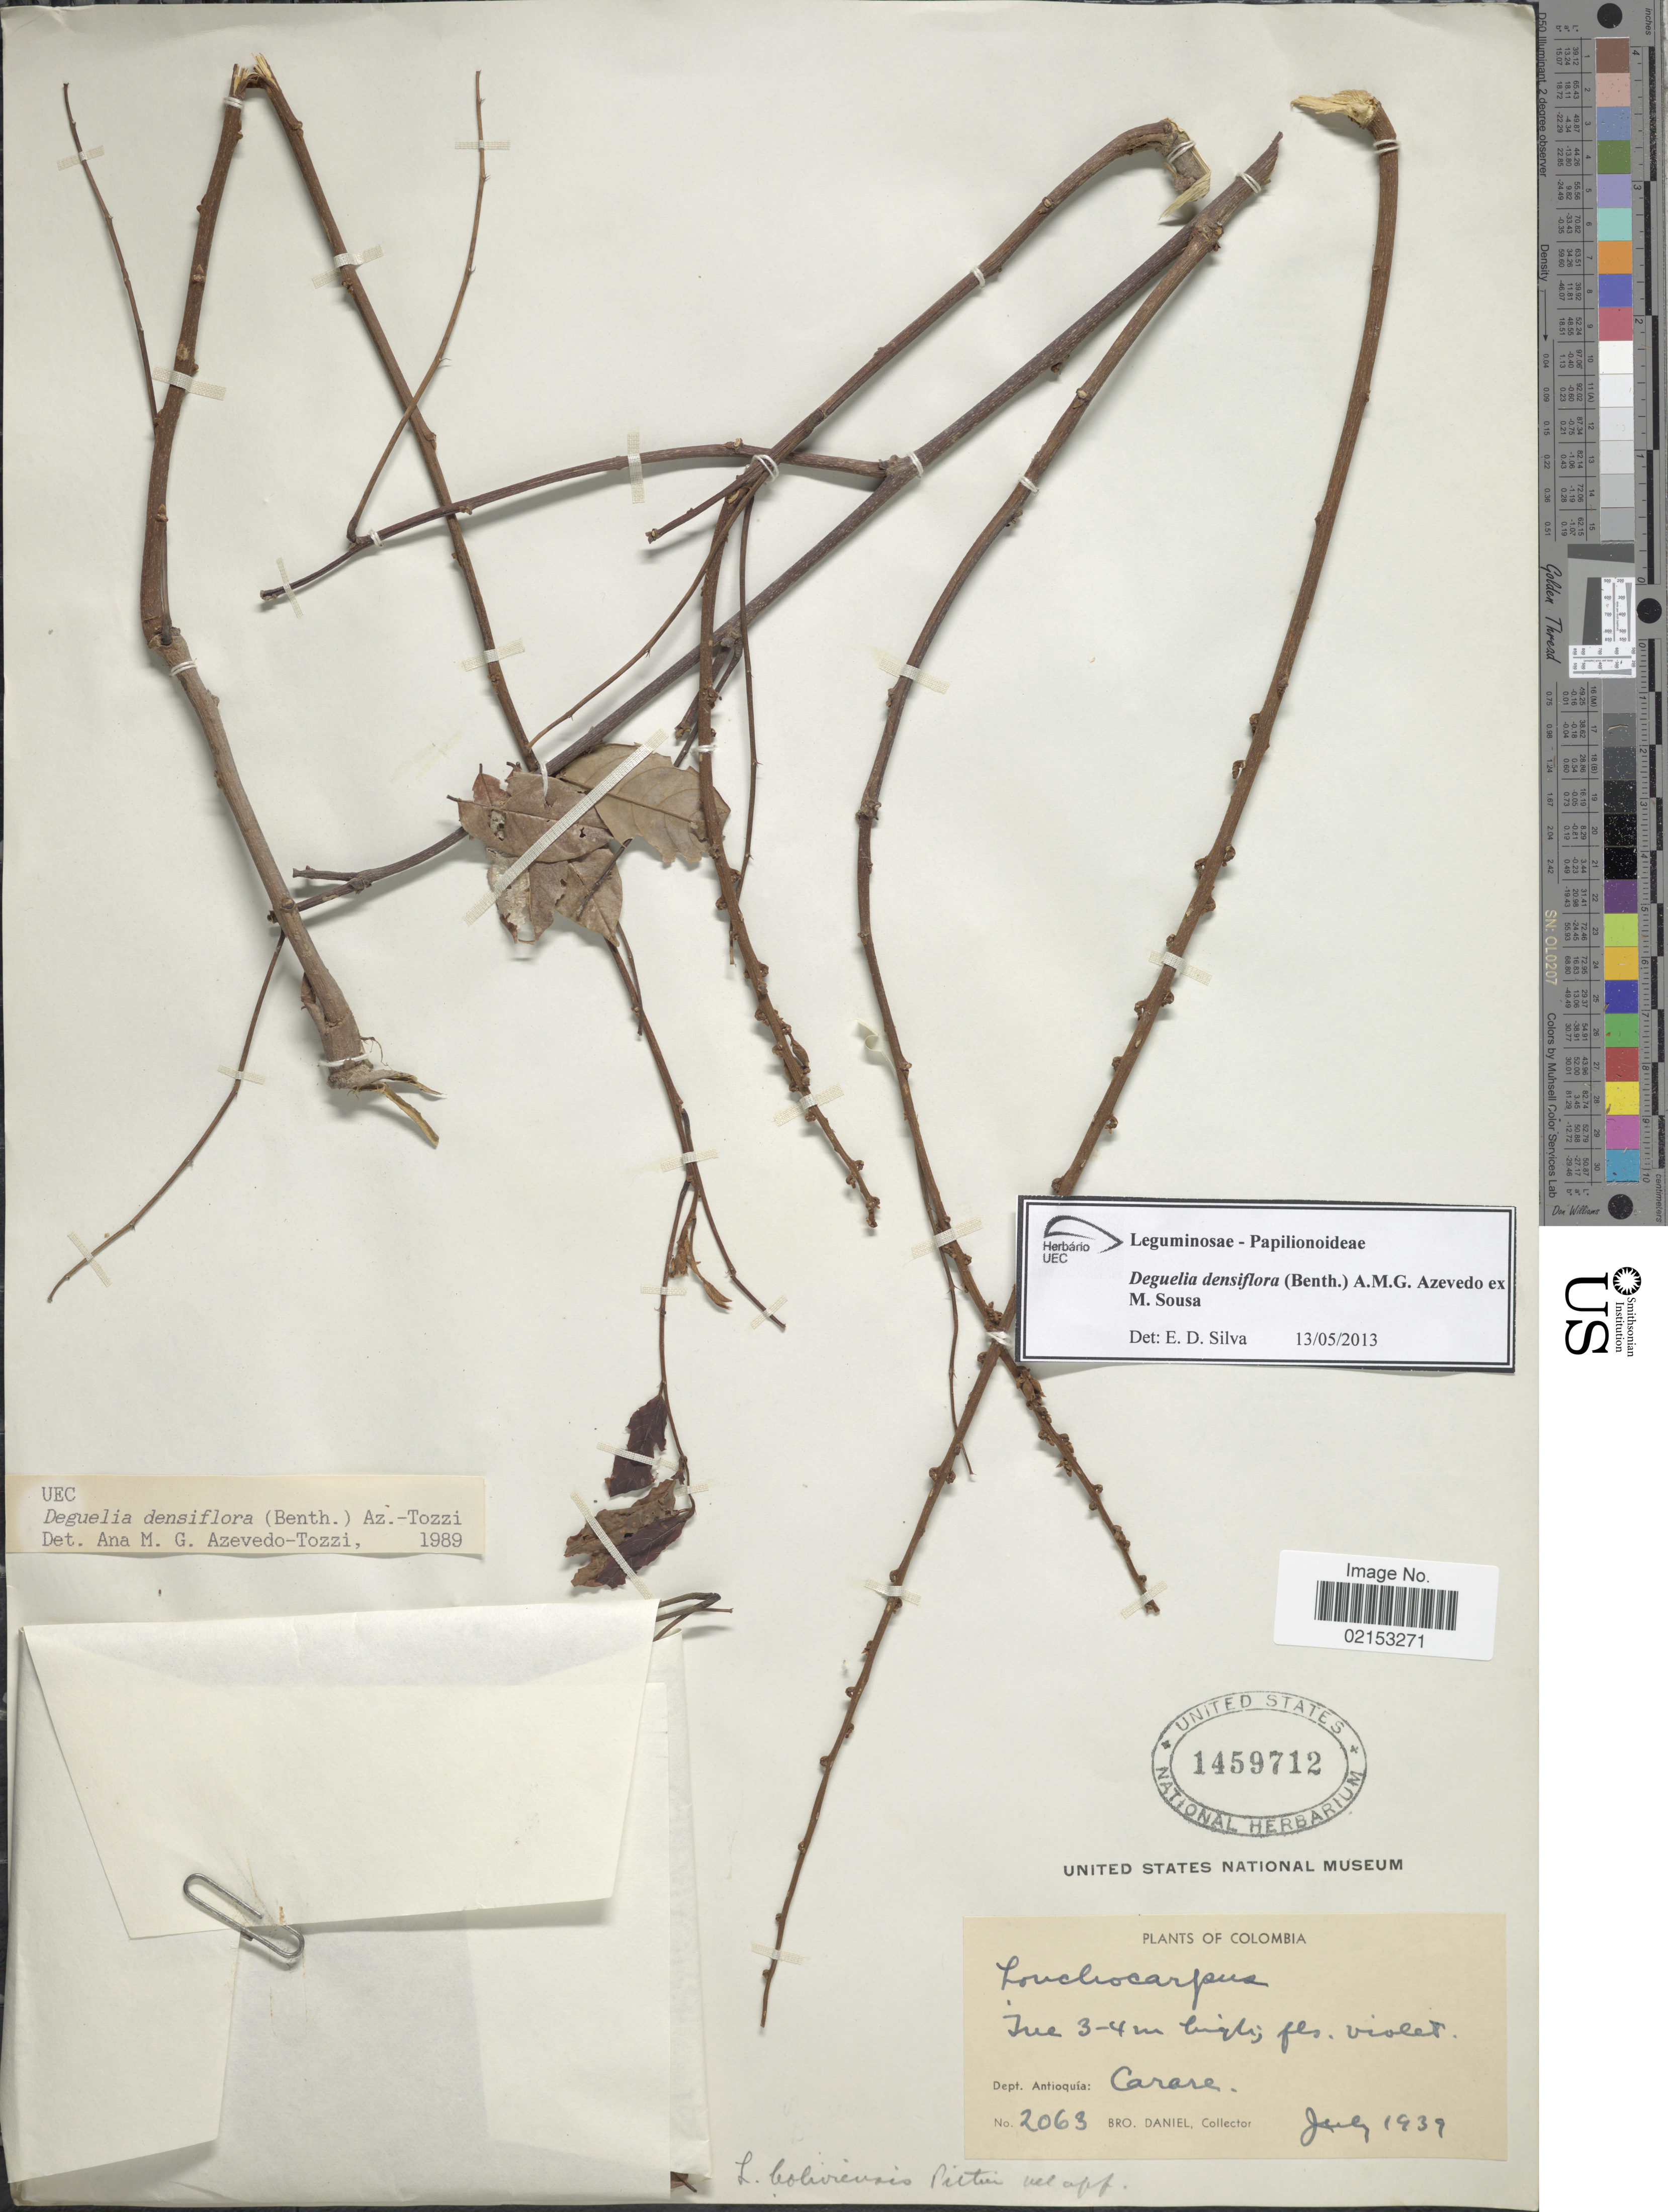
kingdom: Plantae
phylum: Tracheophyta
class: Magnoliopsida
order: Fabales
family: Fabaceae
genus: Deguelia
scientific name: Deguelia densiflora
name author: (Benth.) A.M.G. Azevedo ex M. Sousa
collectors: Bro. Daniel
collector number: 2063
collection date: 1939-07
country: Colombia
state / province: Antioquia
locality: Carare.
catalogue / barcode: US 1459712